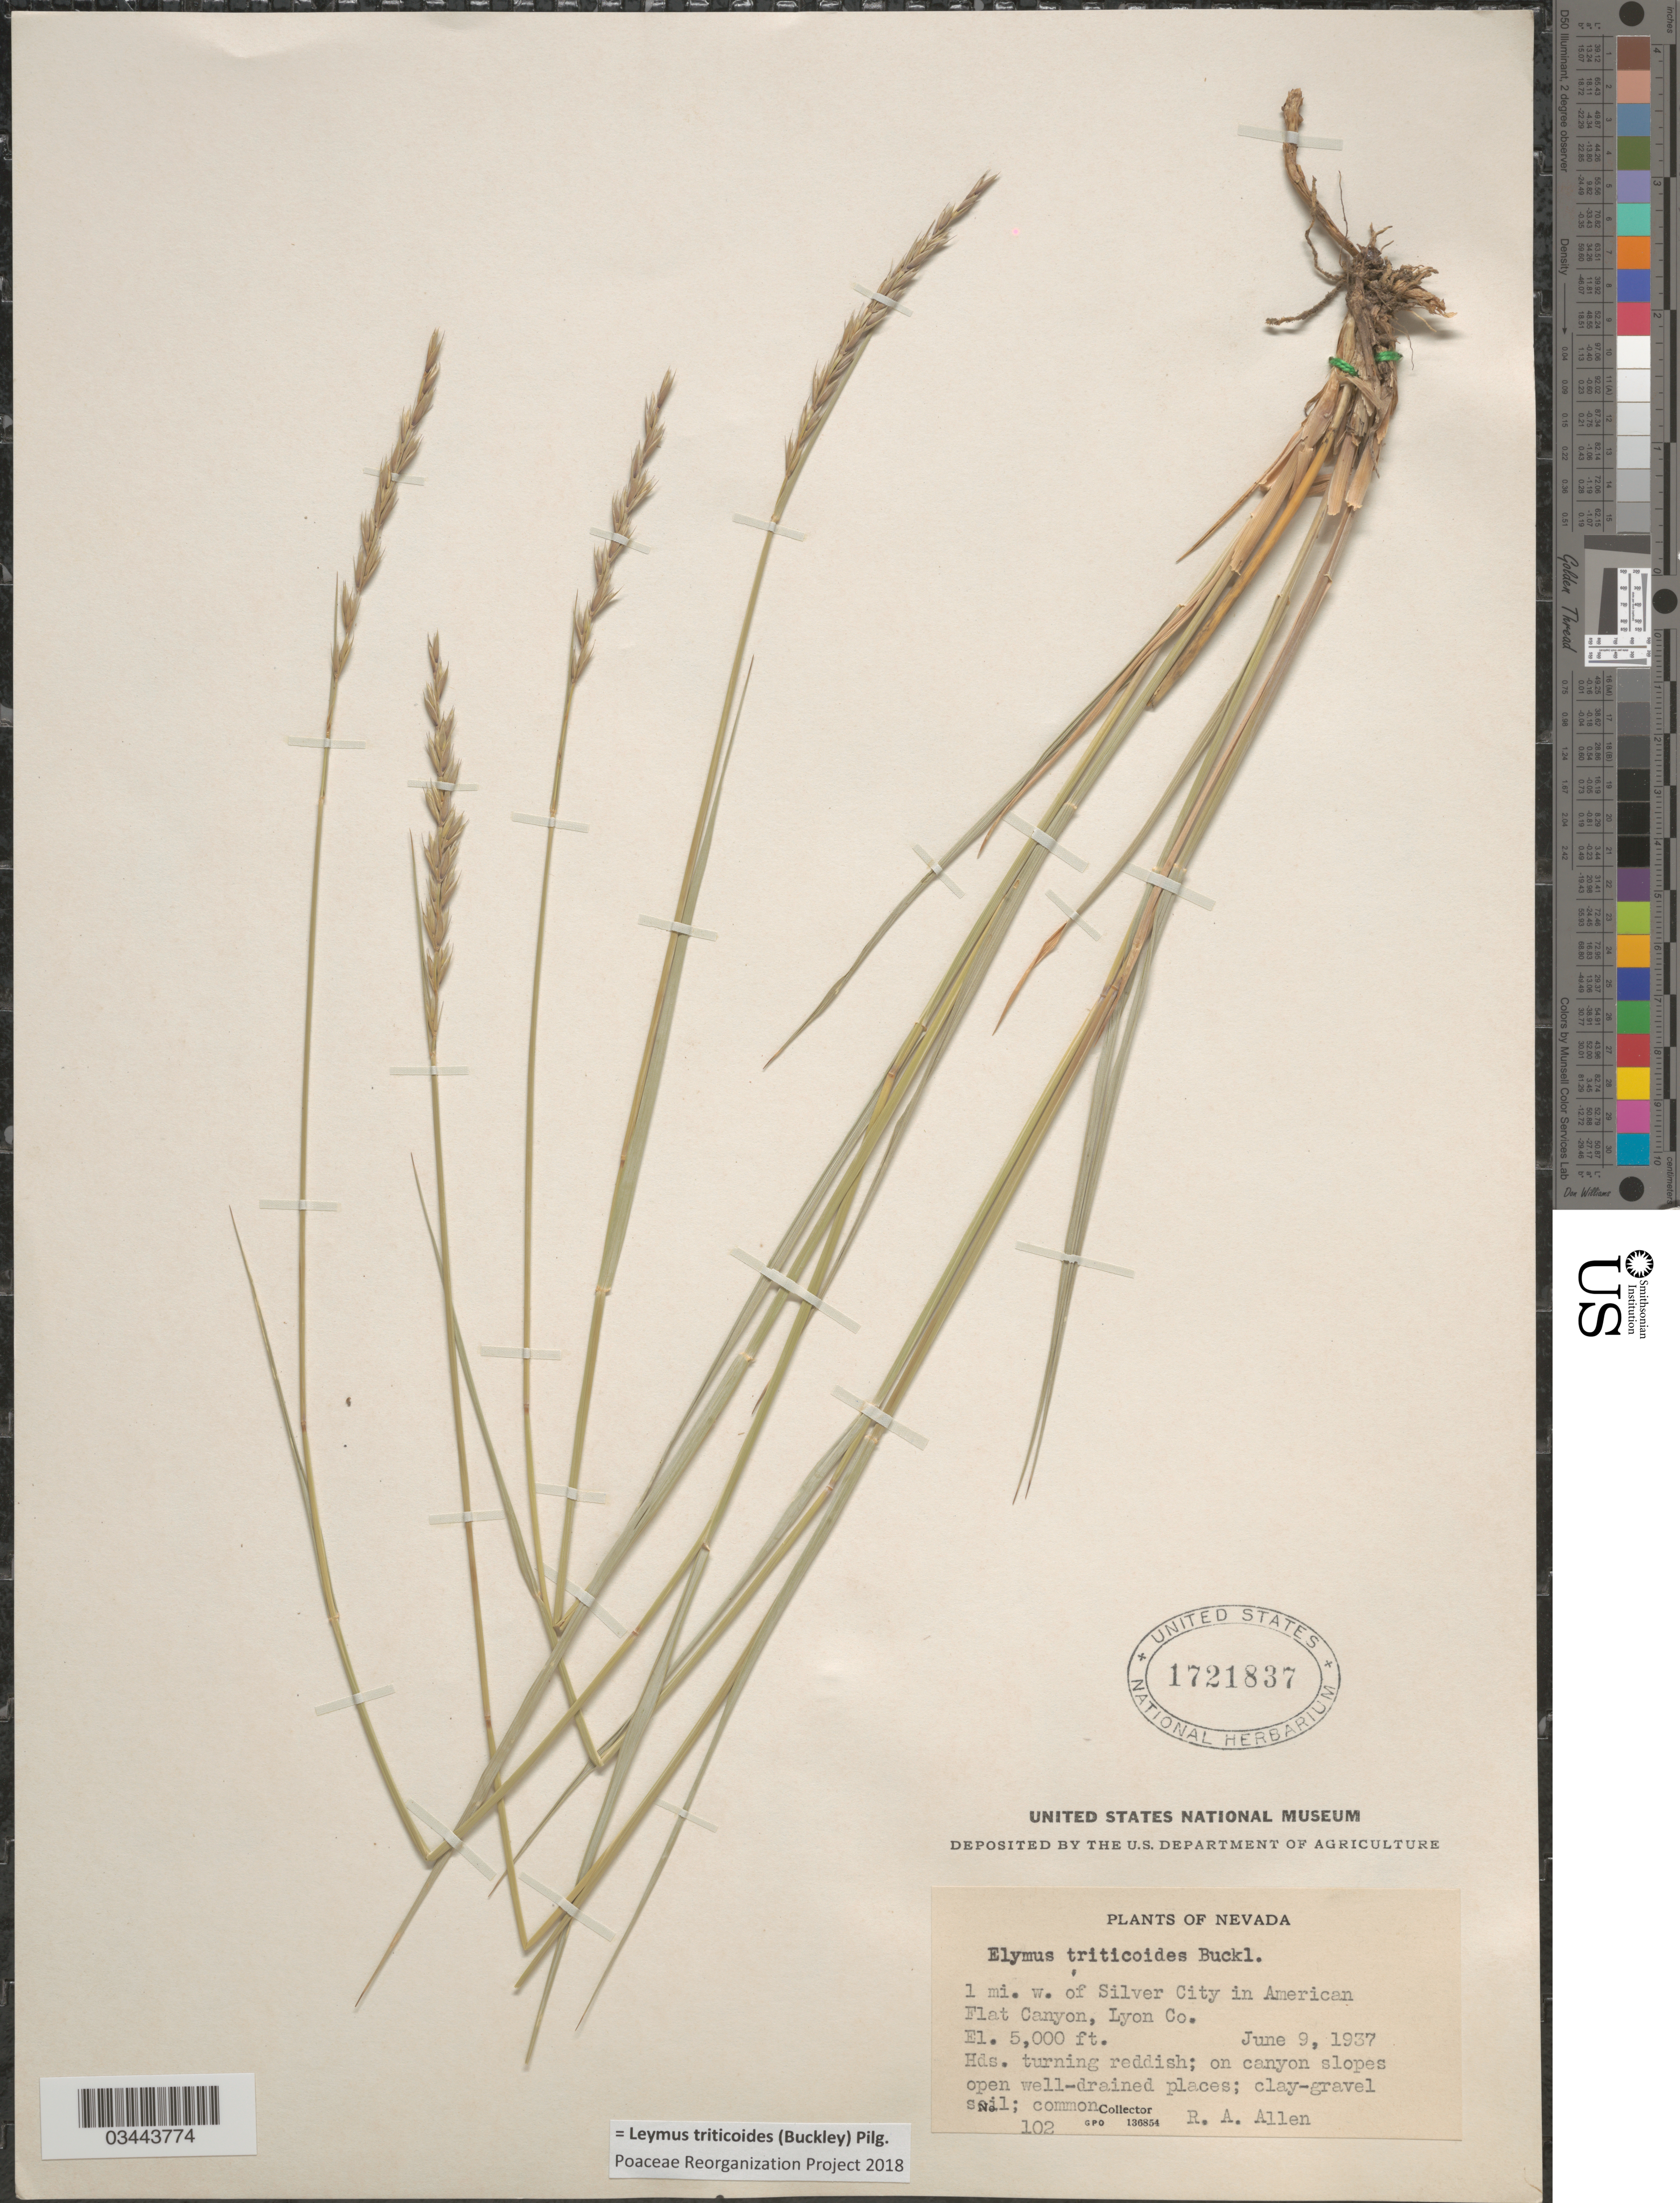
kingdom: Plantae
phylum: Tracheophyta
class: Liliopsida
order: Poales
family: Poaceae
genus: Leymus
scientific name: Leymus triticoides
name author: (Buckley) Pilg.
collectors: R. Allen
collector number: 102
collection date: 1937-06-09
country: United States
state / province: Nevada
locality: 1 mi. w. of Silver City in American Flat Canyon, Lyon Co.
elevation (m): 1524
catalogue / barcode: US 1721837